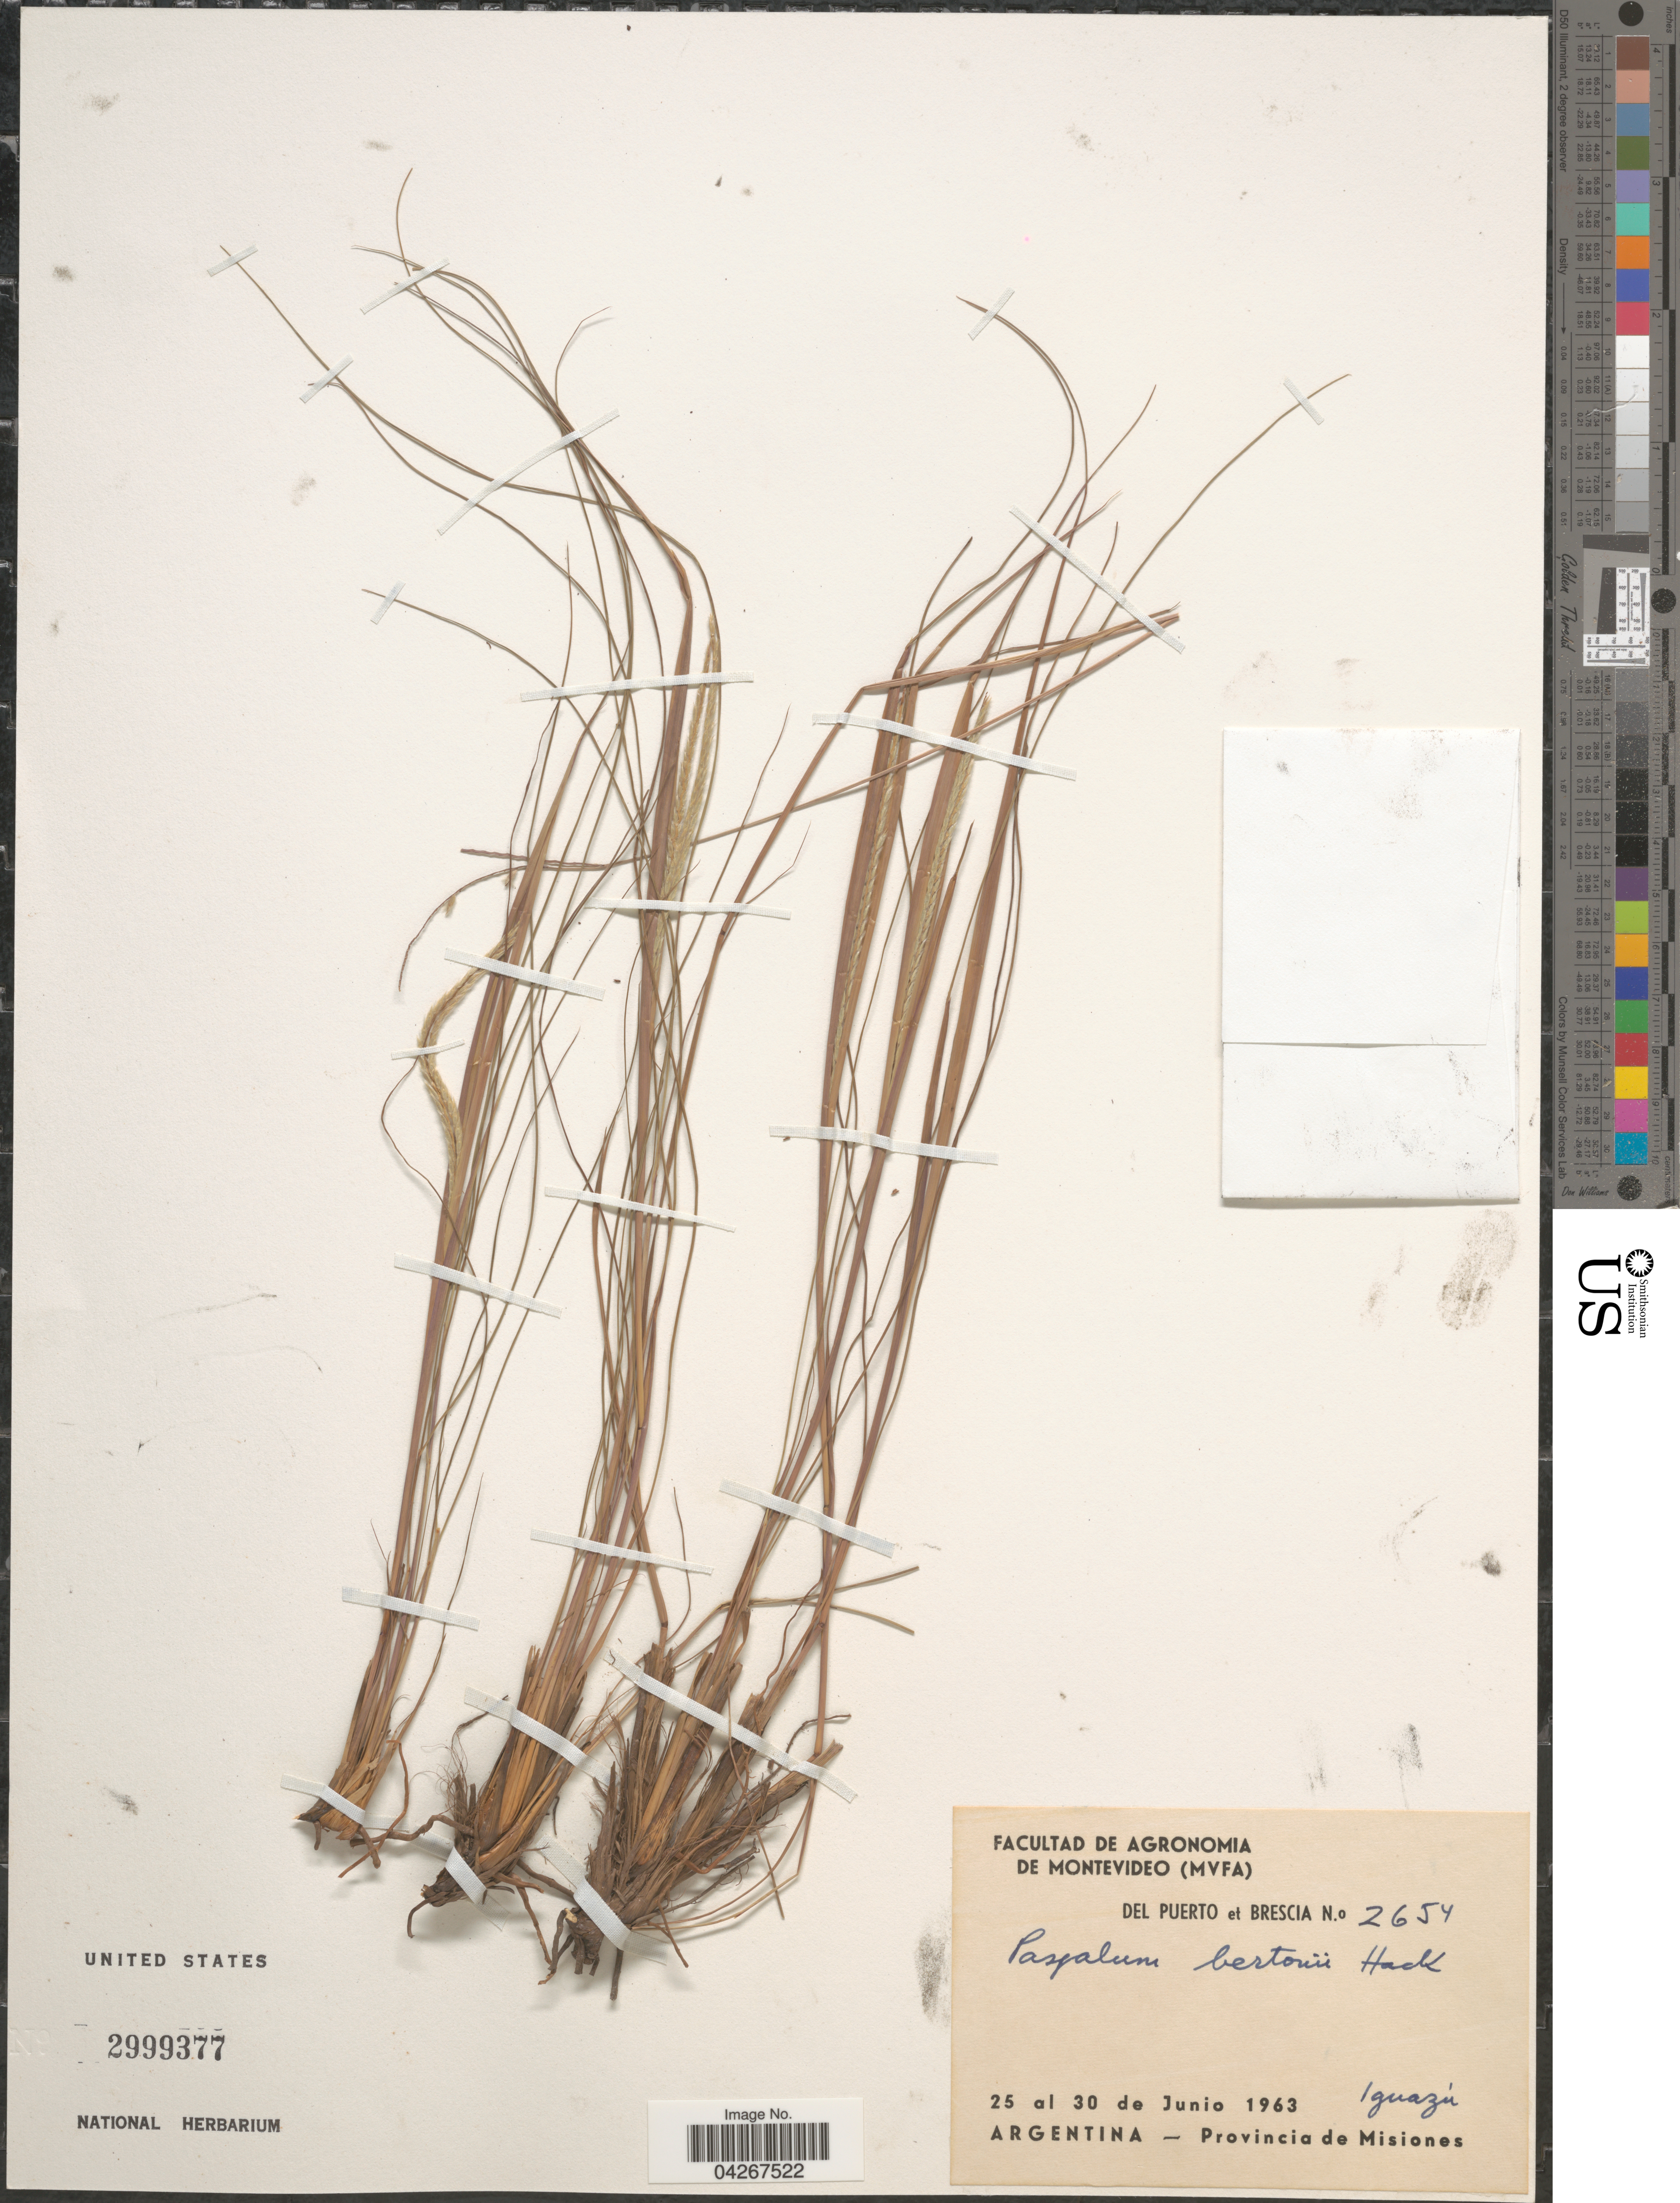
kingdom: Plantae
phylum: Tracheophyta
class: Liliopsida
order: Poales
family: Poaceae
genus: Paspalum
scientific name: Paspalum bertonii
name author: Hack.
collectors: Del Puerto & -. Brescia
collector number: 2654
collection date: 1963-06-25/1963-06-30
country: Argentina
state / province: Misiones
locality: Iguazú.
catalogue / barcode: US 2999377